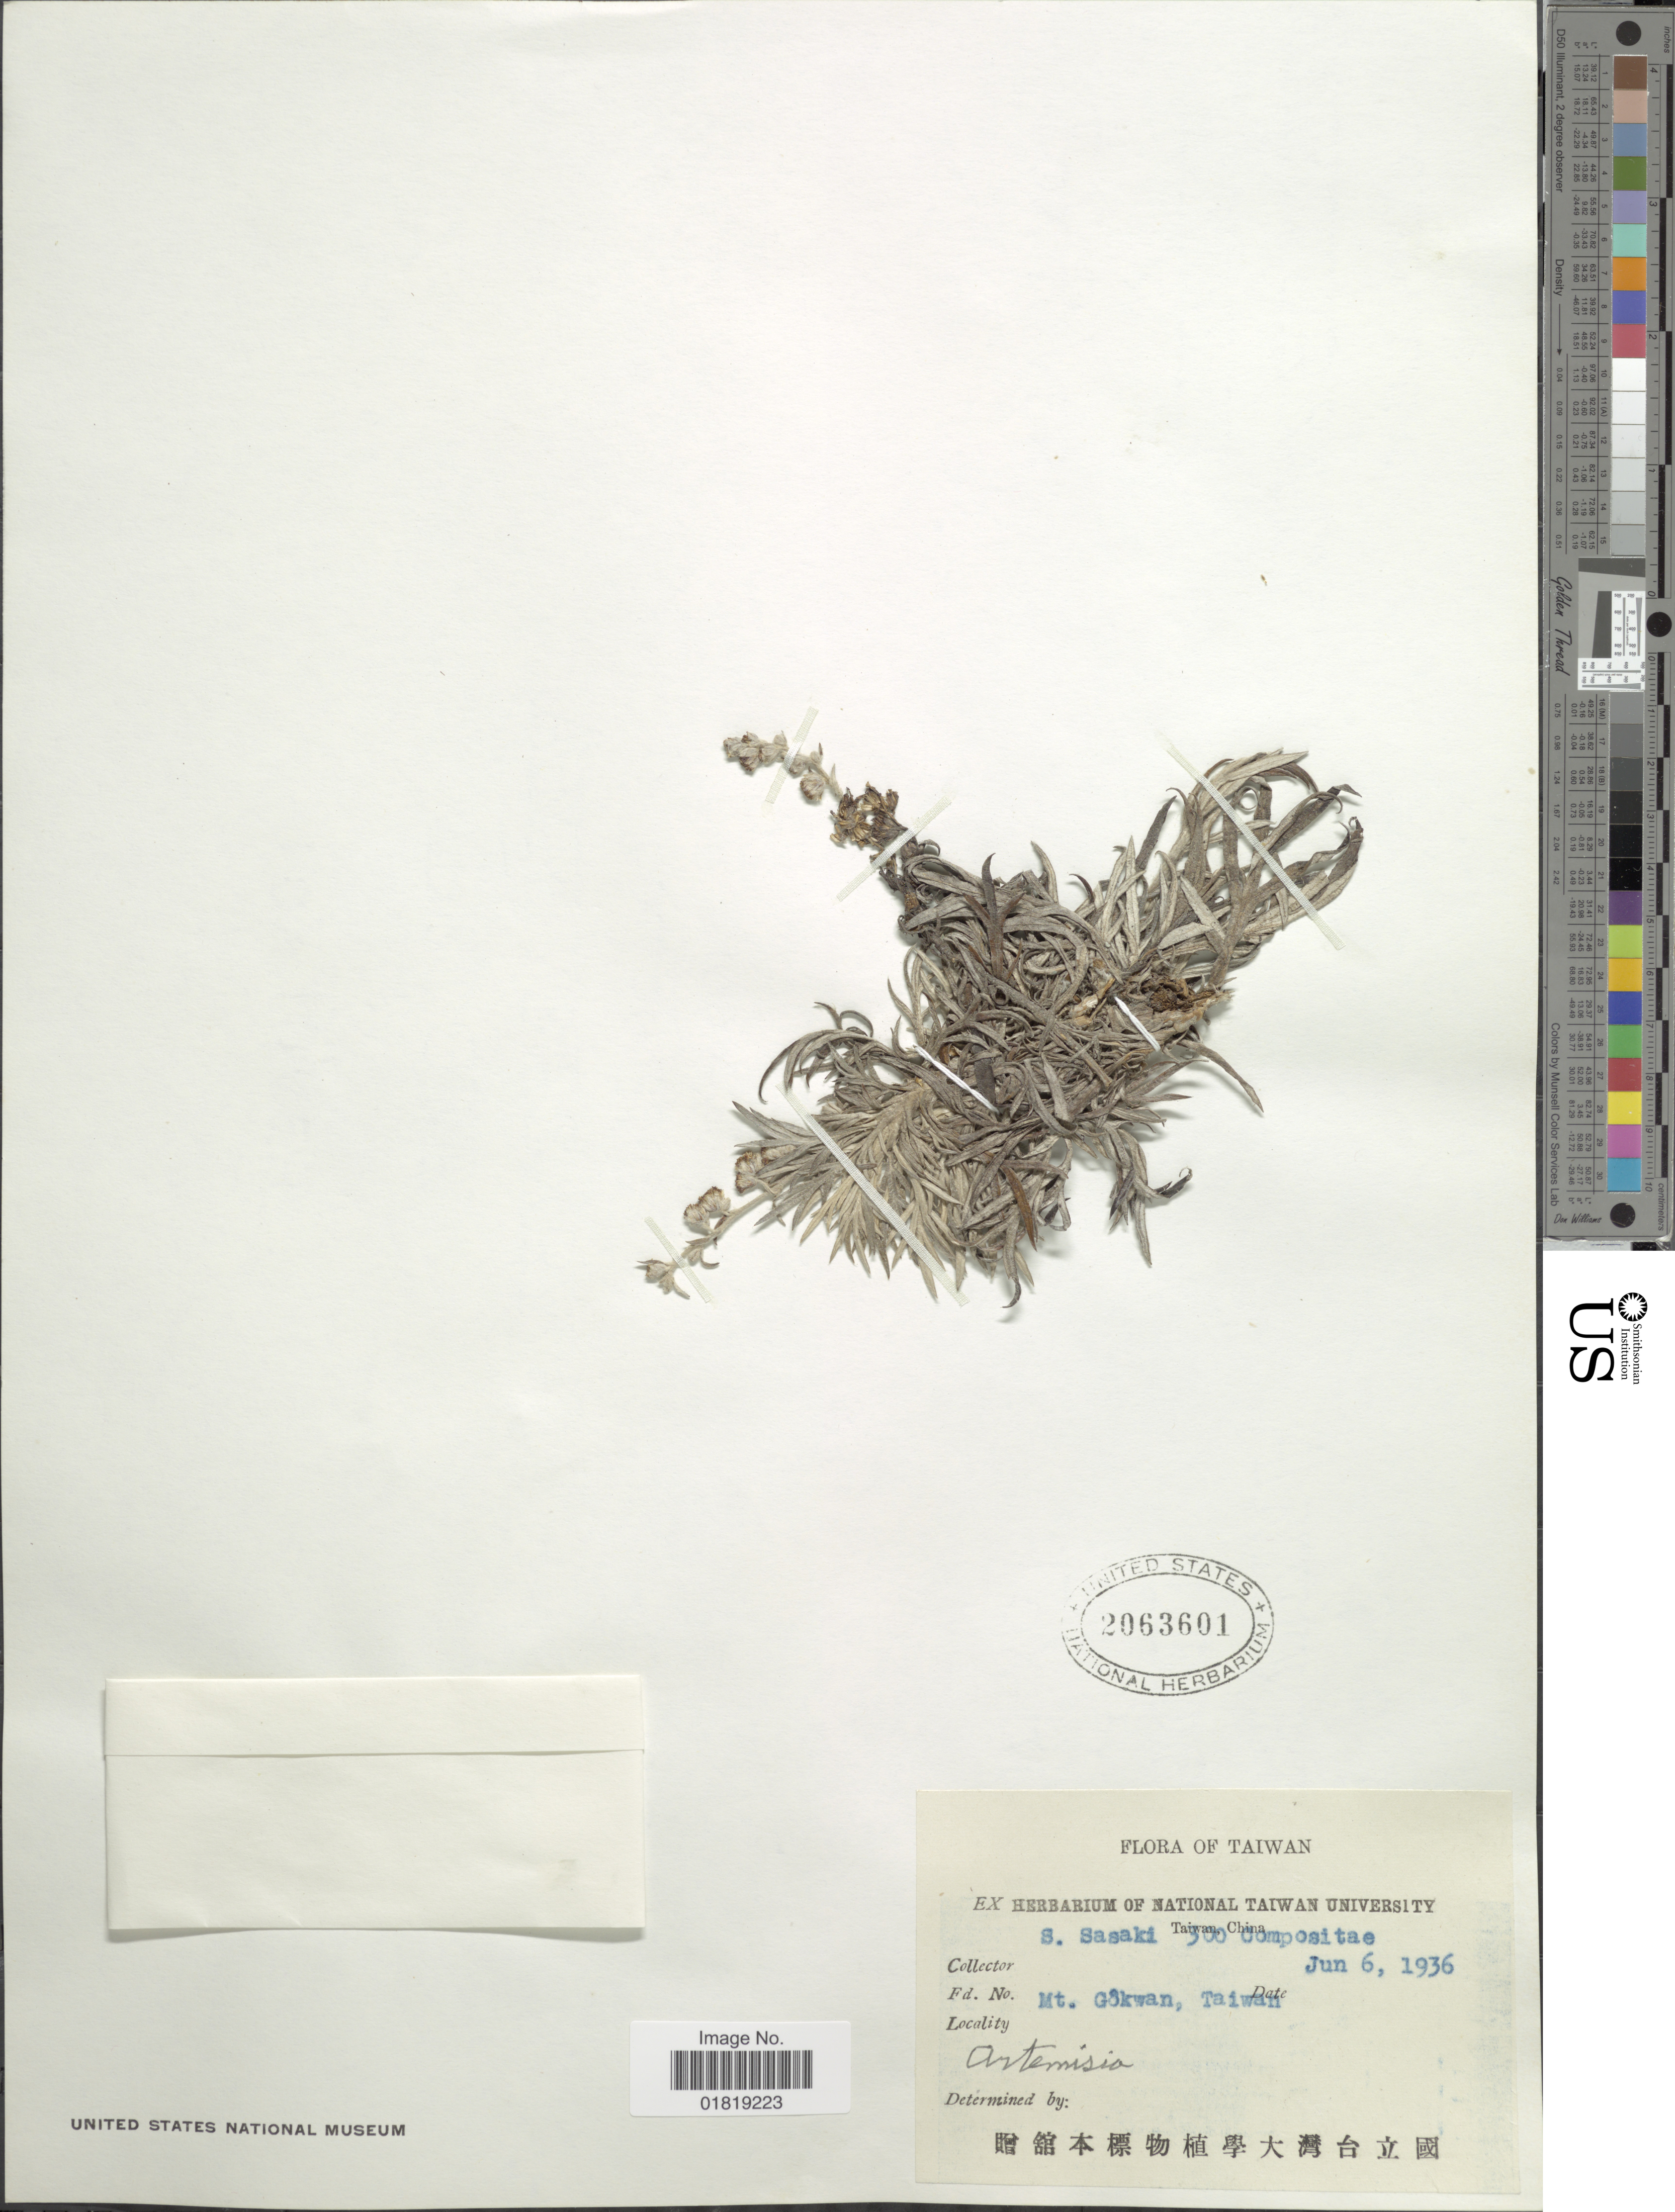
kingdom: Plantae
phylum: Tracheophyta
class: Magnoliopsida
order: Asterales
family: Asteraceae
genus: Artemisia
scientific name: Artemisia somai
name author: Hayata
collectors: S. Sasaki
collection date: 1936-06-06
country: Taiwan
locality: Mt. Gokwan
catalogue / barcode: US 2063601